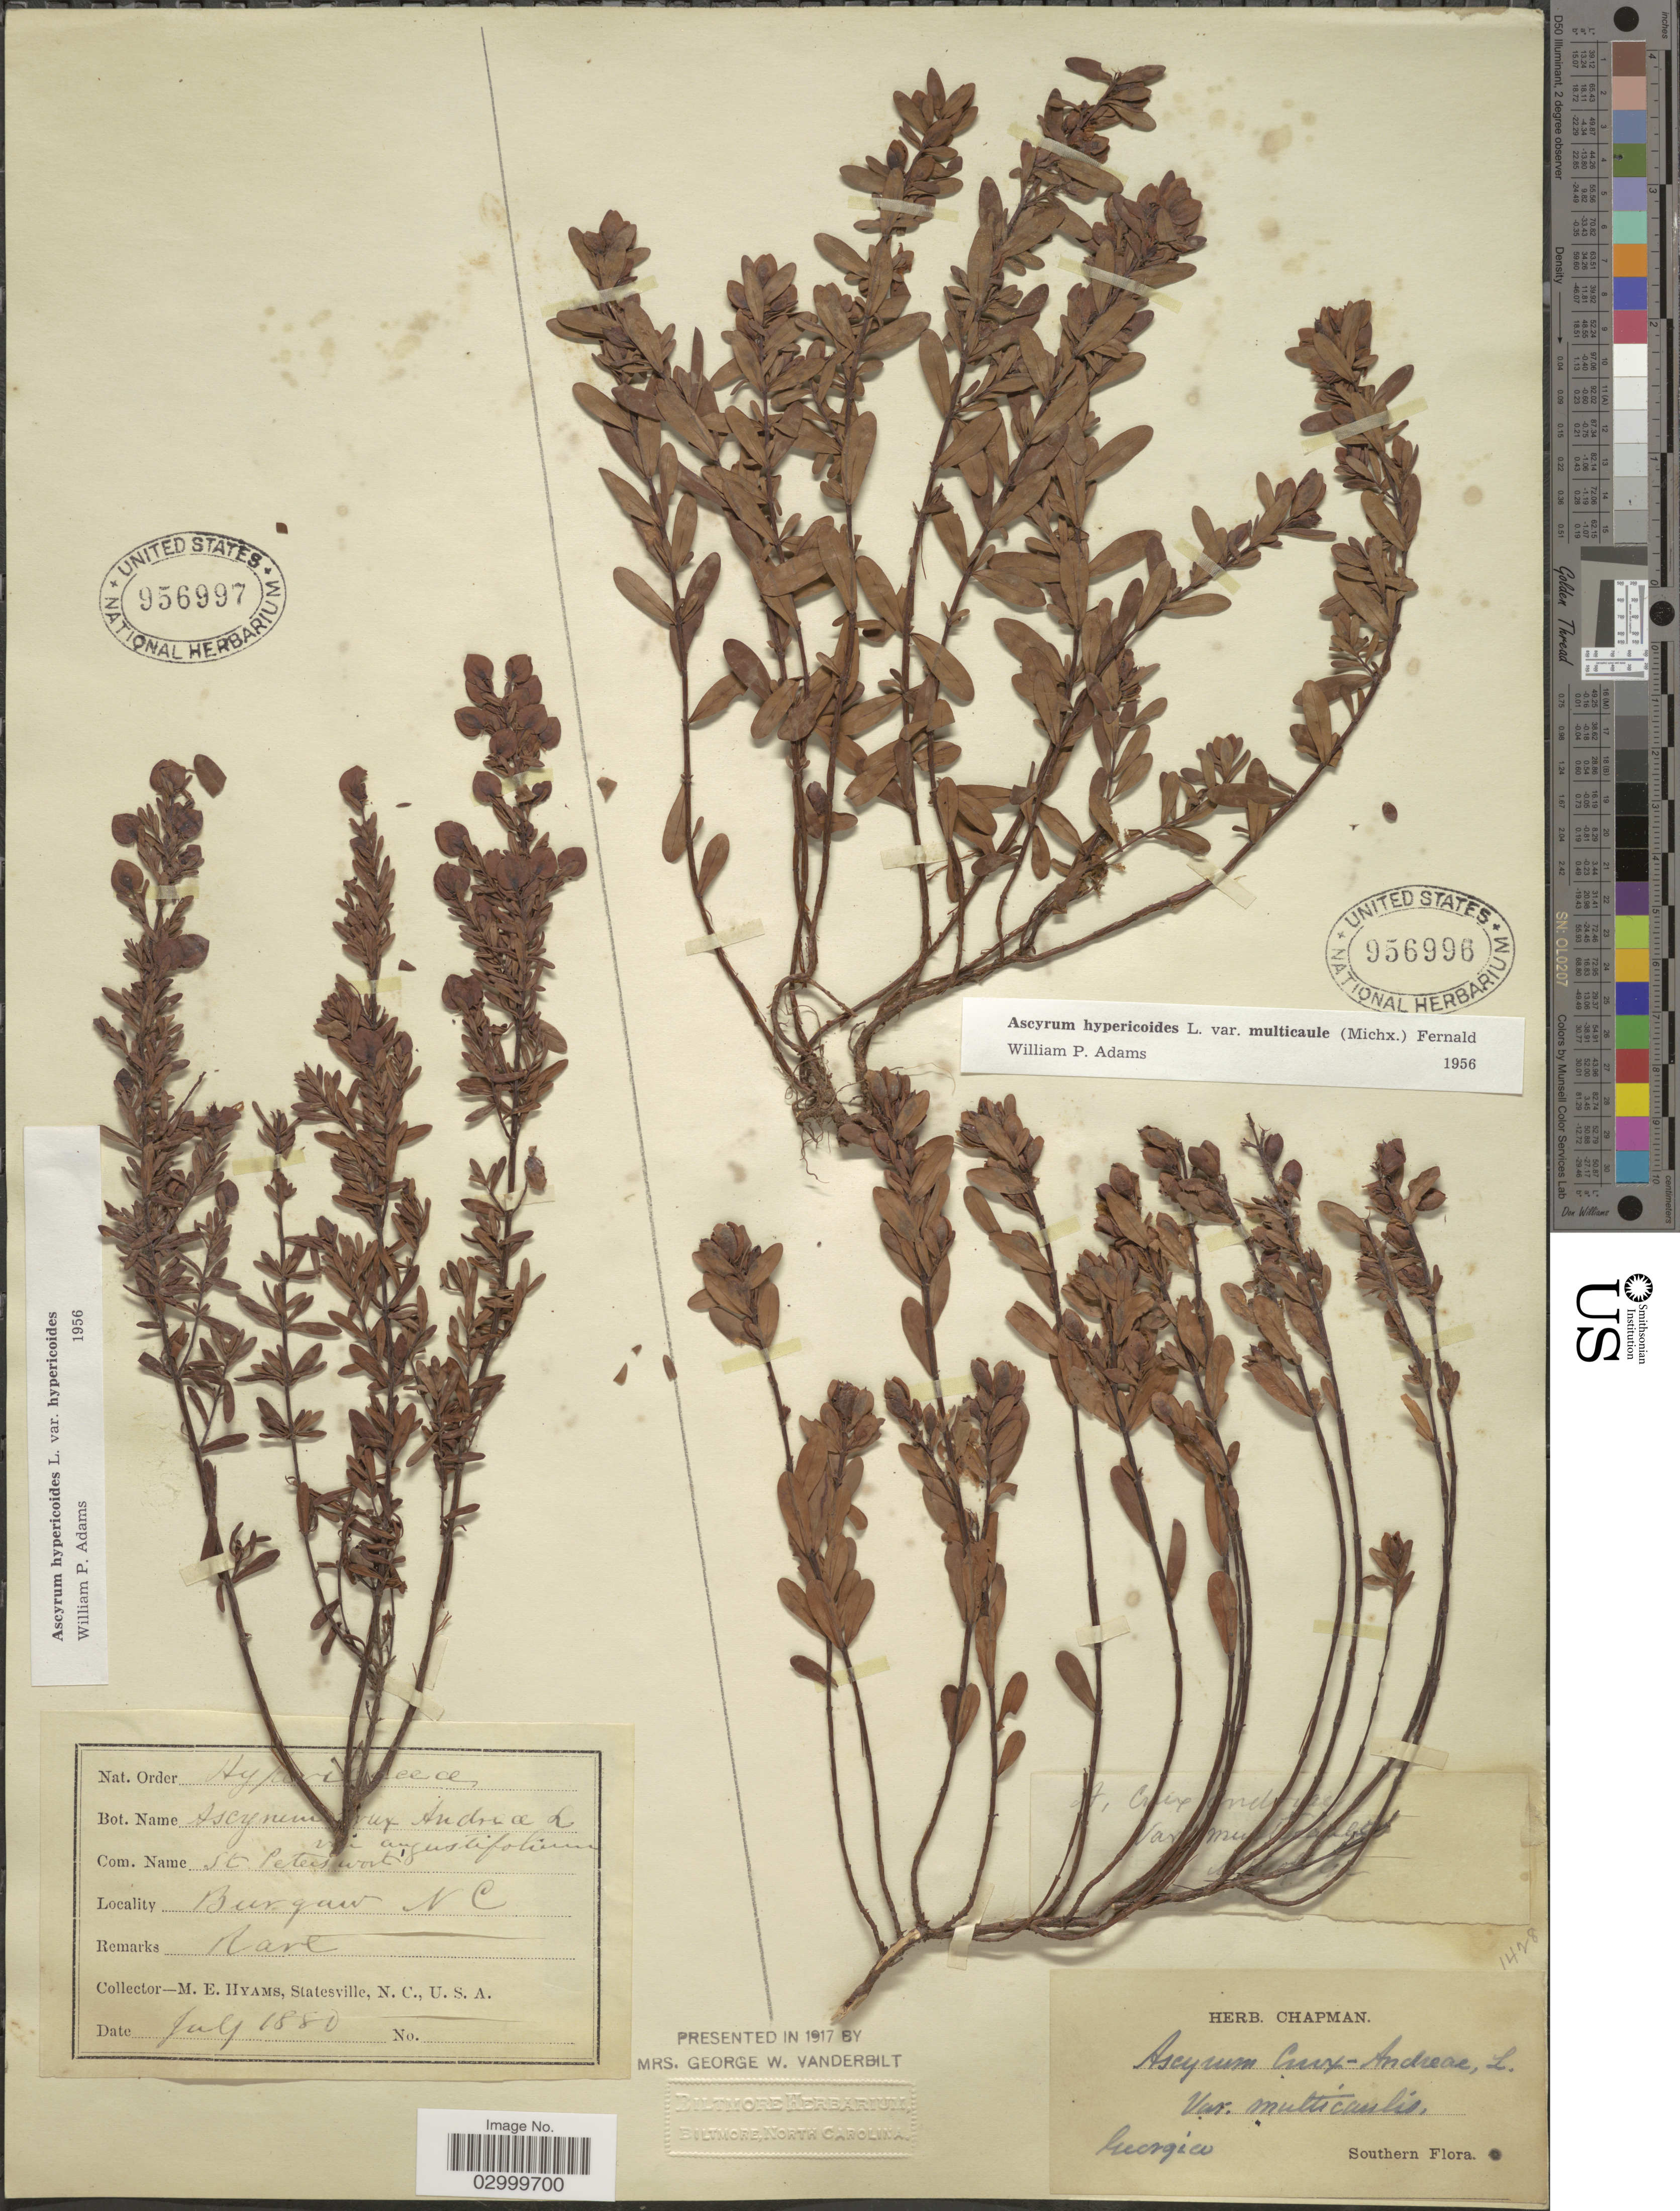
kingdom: Plantae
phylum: Tracheophyta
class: Magnoliopsida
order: Malpighiales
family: Hypericaceae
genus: Hypericum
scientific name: Hypericum hypericoides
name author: (L.) Crantz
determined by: Strong, M. T., (US), Smithsonian Institution - National Museum of Natural History (UNITED STATES)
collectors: ex herb. Chapman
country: United States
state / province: Georgia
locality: Southern.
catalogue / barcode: US 956997-2